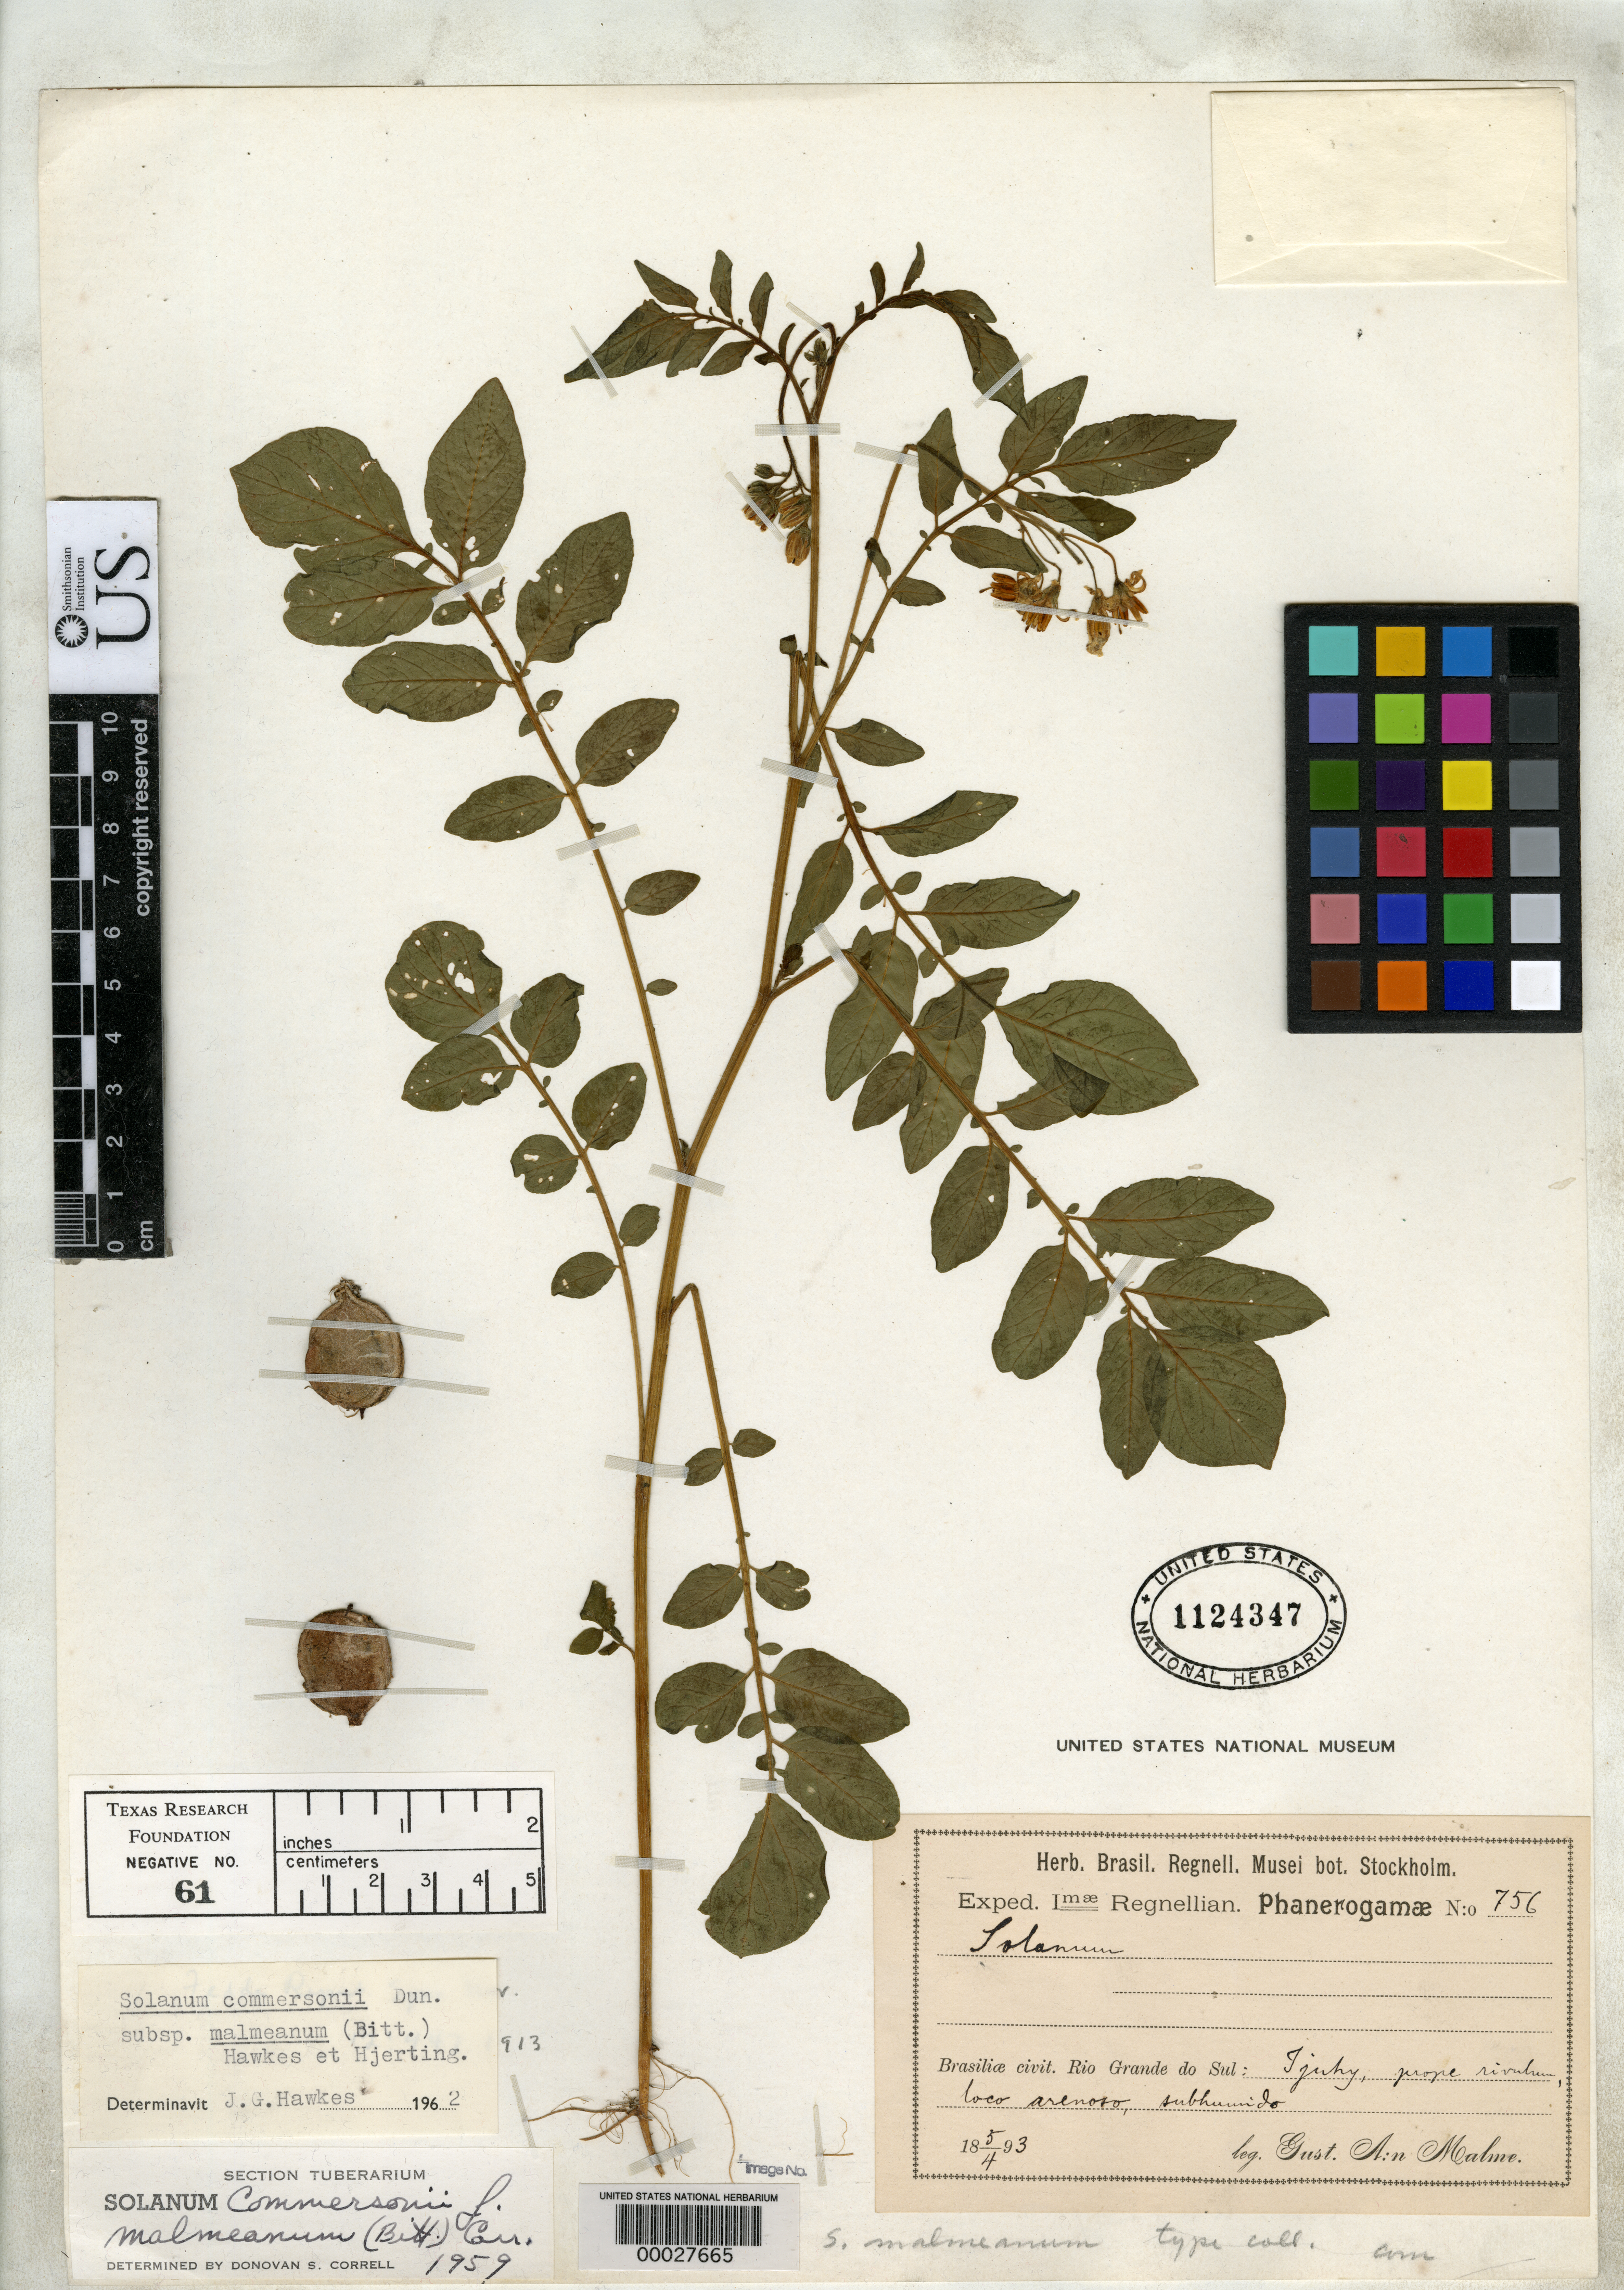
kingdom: Plantae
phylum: Tracheophyta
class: Magnoliopsida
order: Solanales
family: Solanaceae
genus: Solanum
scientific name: Solanum malmeanum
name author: Bitter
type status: Isotype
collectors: G. O. A. Malme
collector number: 756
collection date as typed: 05 Apr 1893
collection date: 1893-04-05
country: Brazil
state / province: Rio Grande do Sul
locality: Colonia Ijuhy.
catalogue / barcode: US 1124347